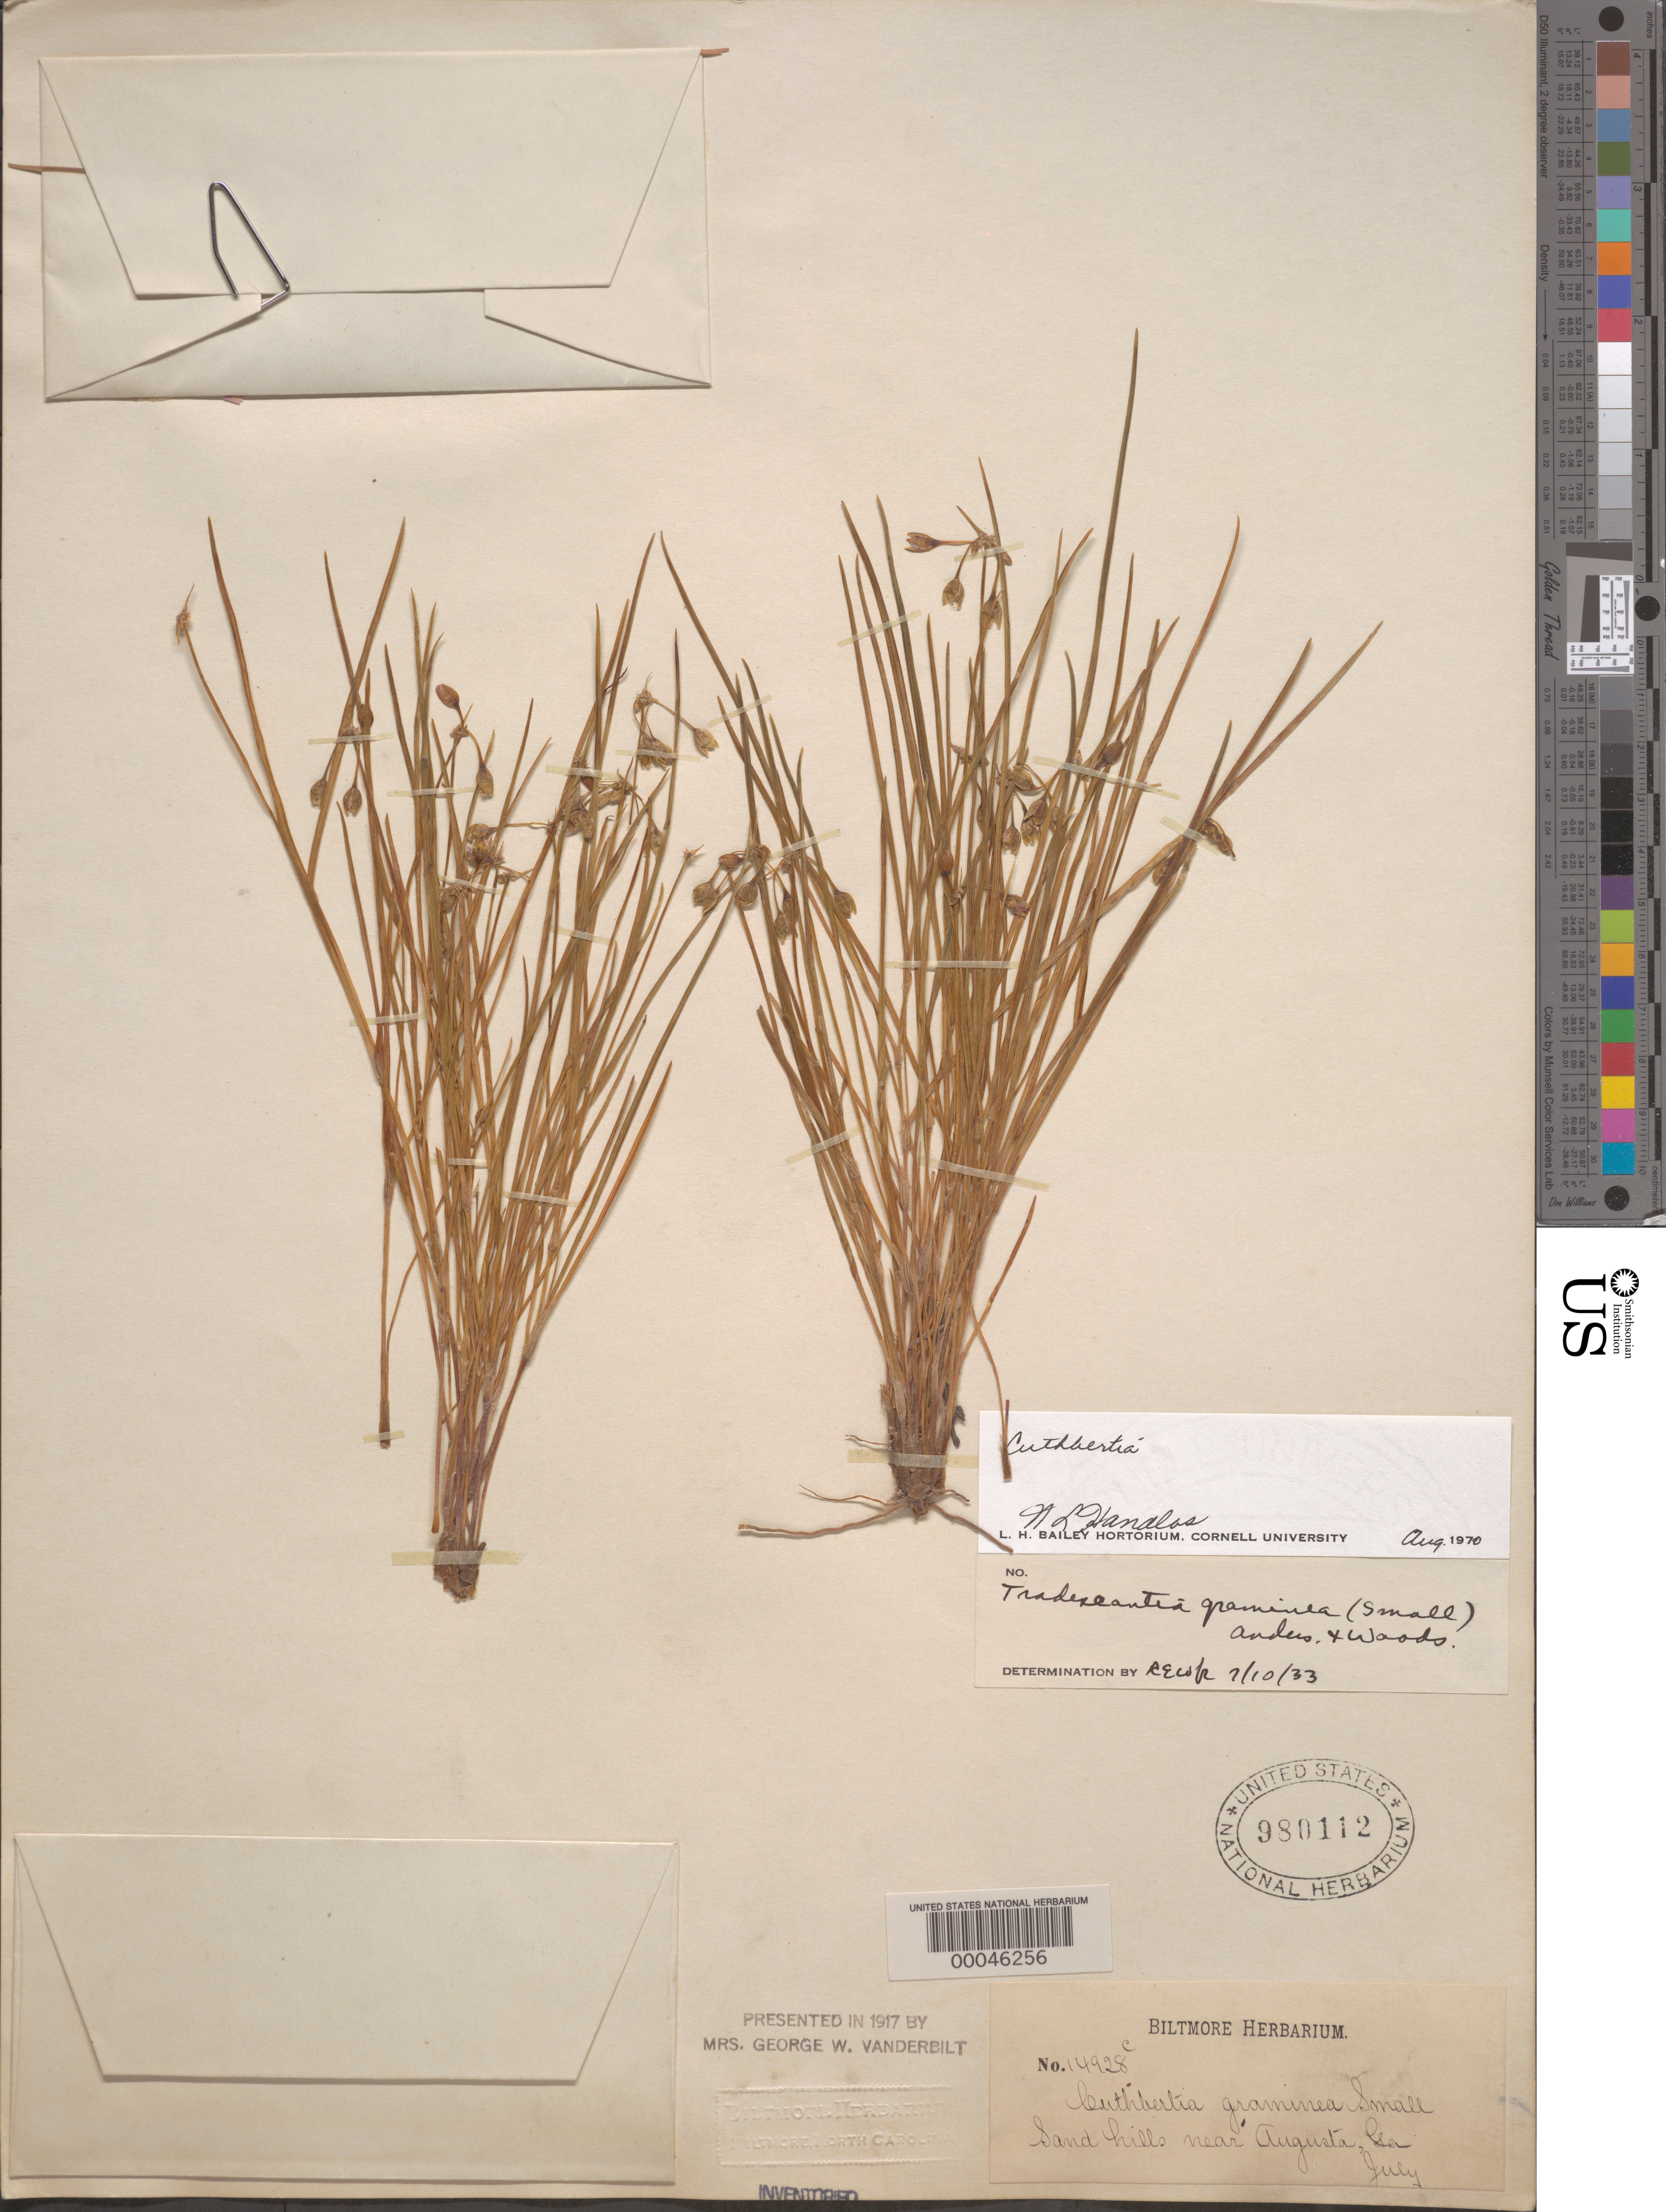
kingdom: Plantae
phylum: Tracheophyta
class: Liliopsida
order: Commelinales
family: Commelinaceae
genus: Cuthbertia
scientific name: Cuthbertia graminea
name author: Small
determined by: Strong, Mark T., (BOT), Smithsonian Institution - National Museum of Natural History (UNITED STATES)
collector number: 14928c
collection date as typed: Jul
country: United States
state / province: Georgia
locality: Near augusta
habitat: Sandhills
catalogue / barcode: US 980112